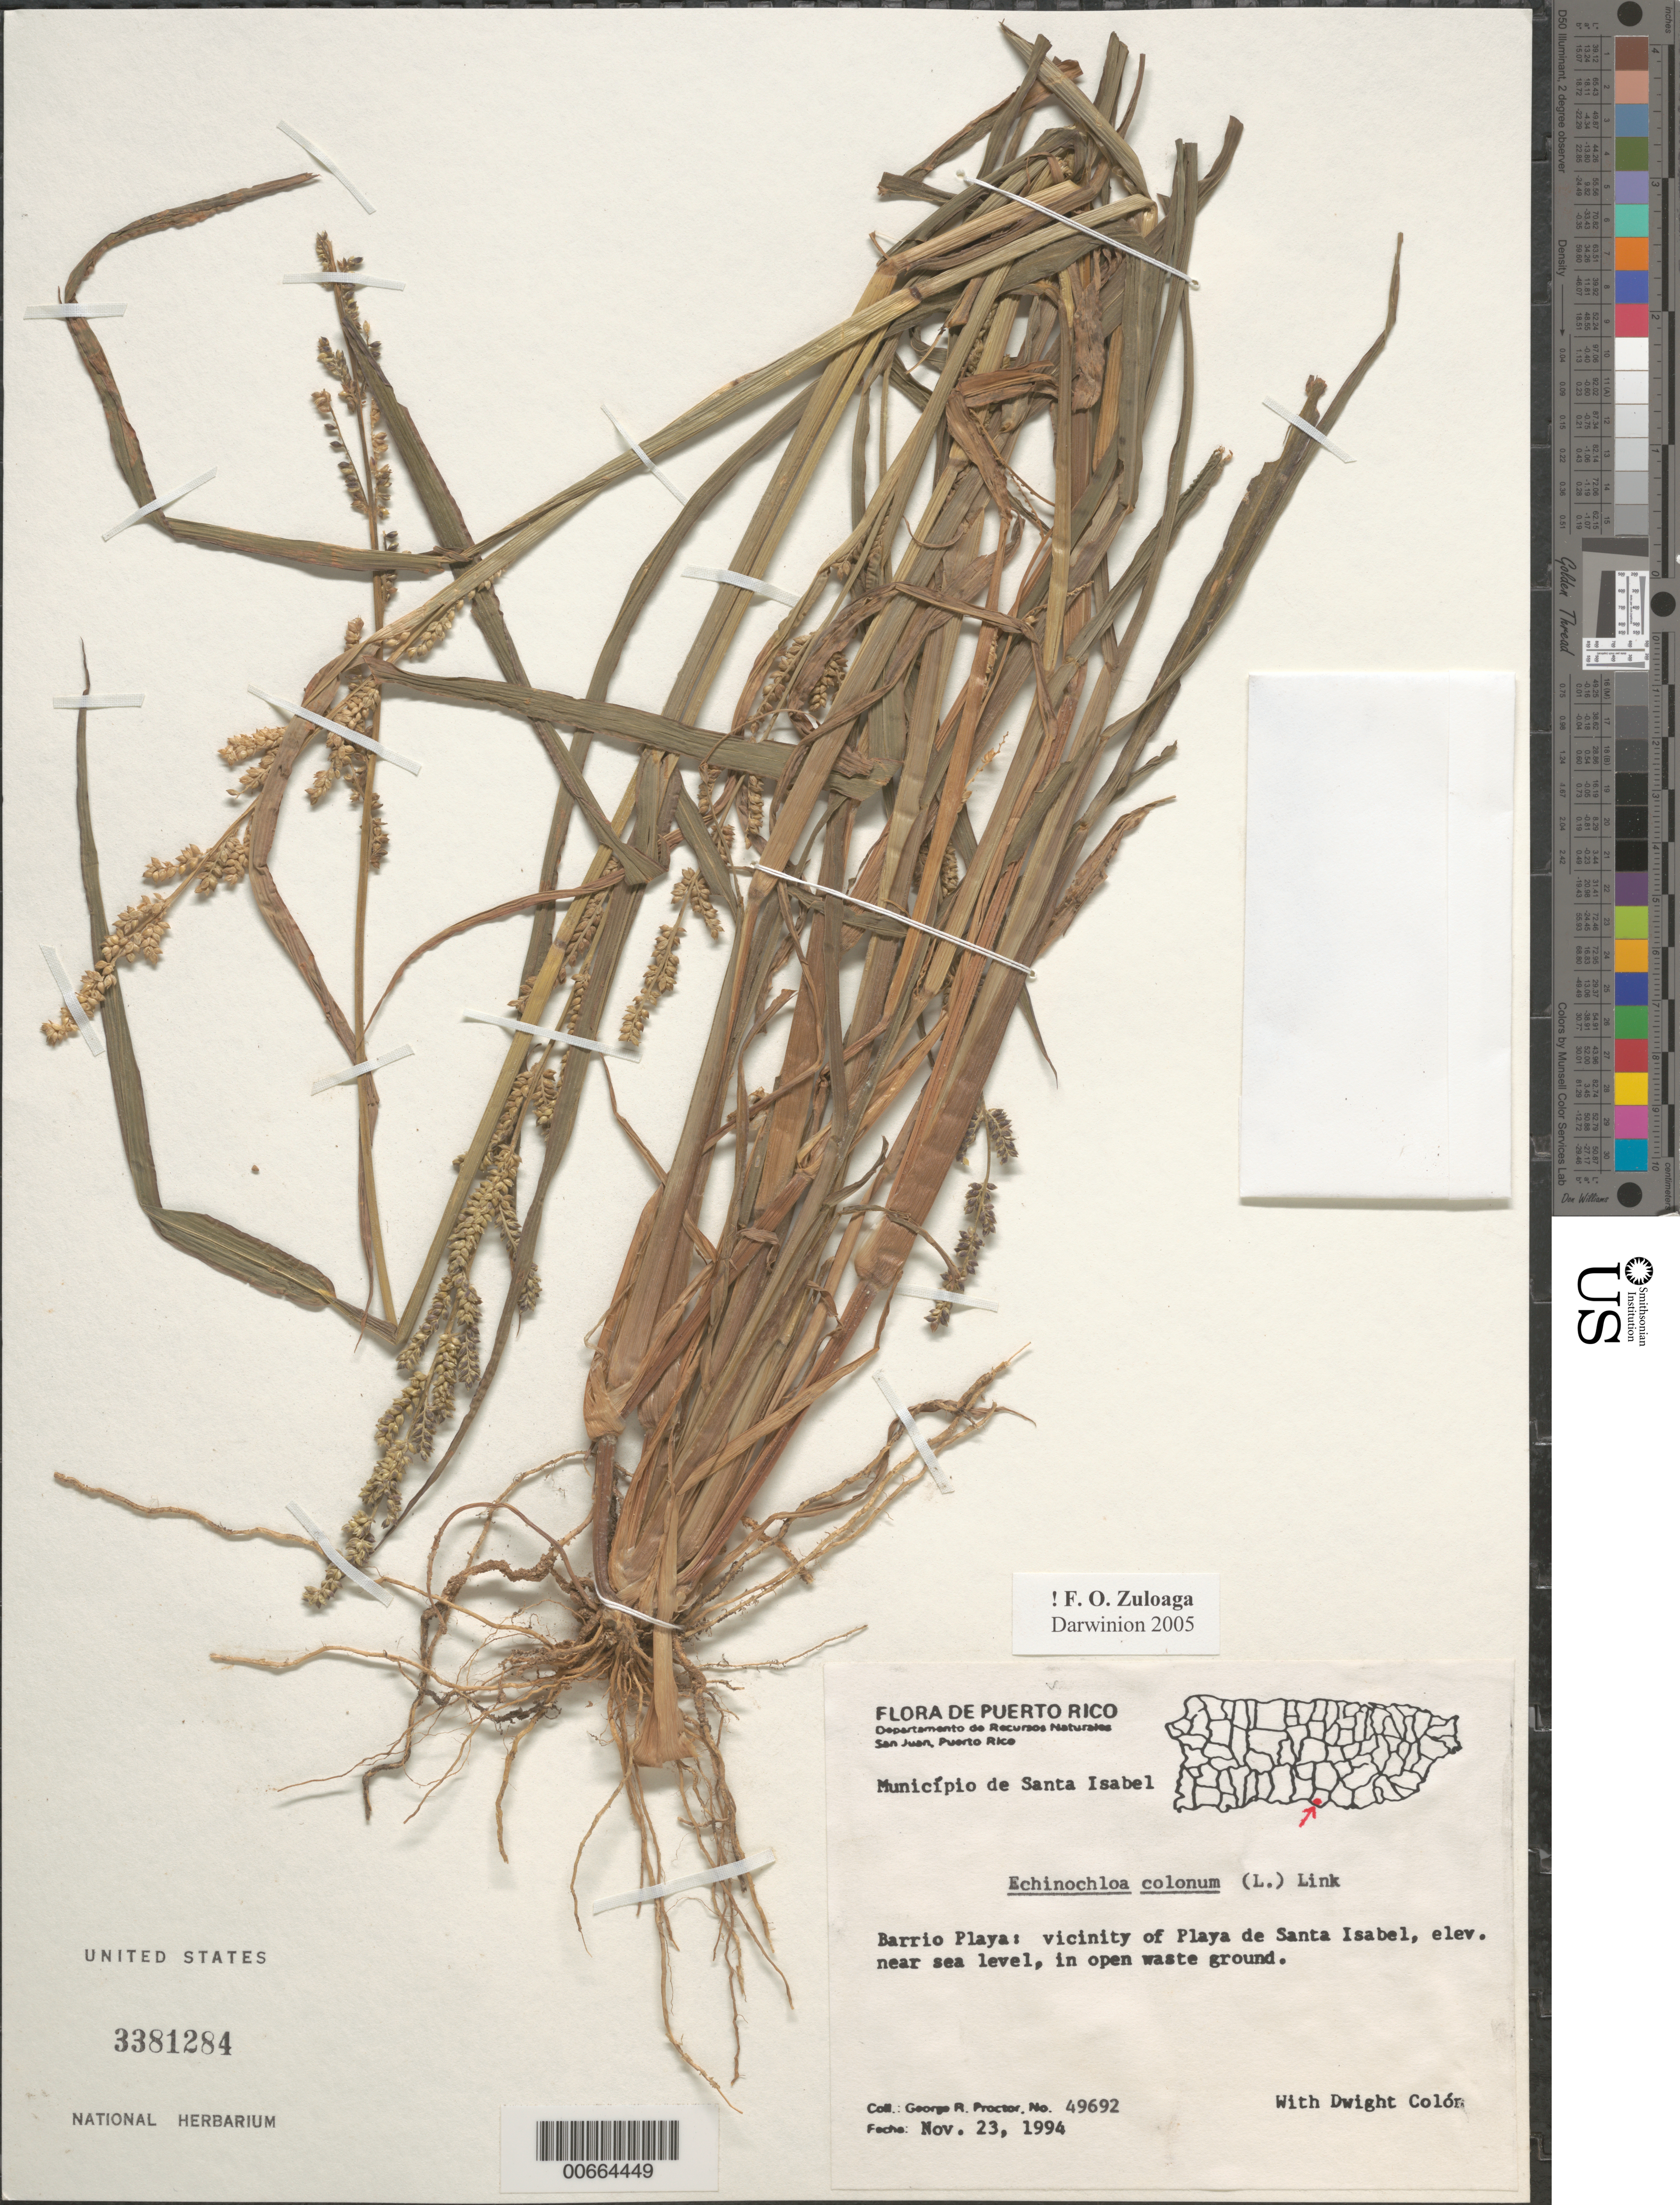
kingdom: Plantae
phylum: Tracheophyta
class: Liliopsida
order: Poales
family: Poaceae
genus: Echinochloa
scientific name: Echinochloa colona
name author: (L.) Link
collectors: G. R. Proctor & D. Colón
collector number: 49692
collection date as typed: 23 Nov 1994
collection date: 1994-11-23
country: Puerto Rico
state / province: Santa Isabel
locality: Mun. Santa Isabel, Barrio Playa: vic of Playa de Santa Isabel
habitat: Open waste ground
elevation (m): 0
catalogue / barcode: US 3381284